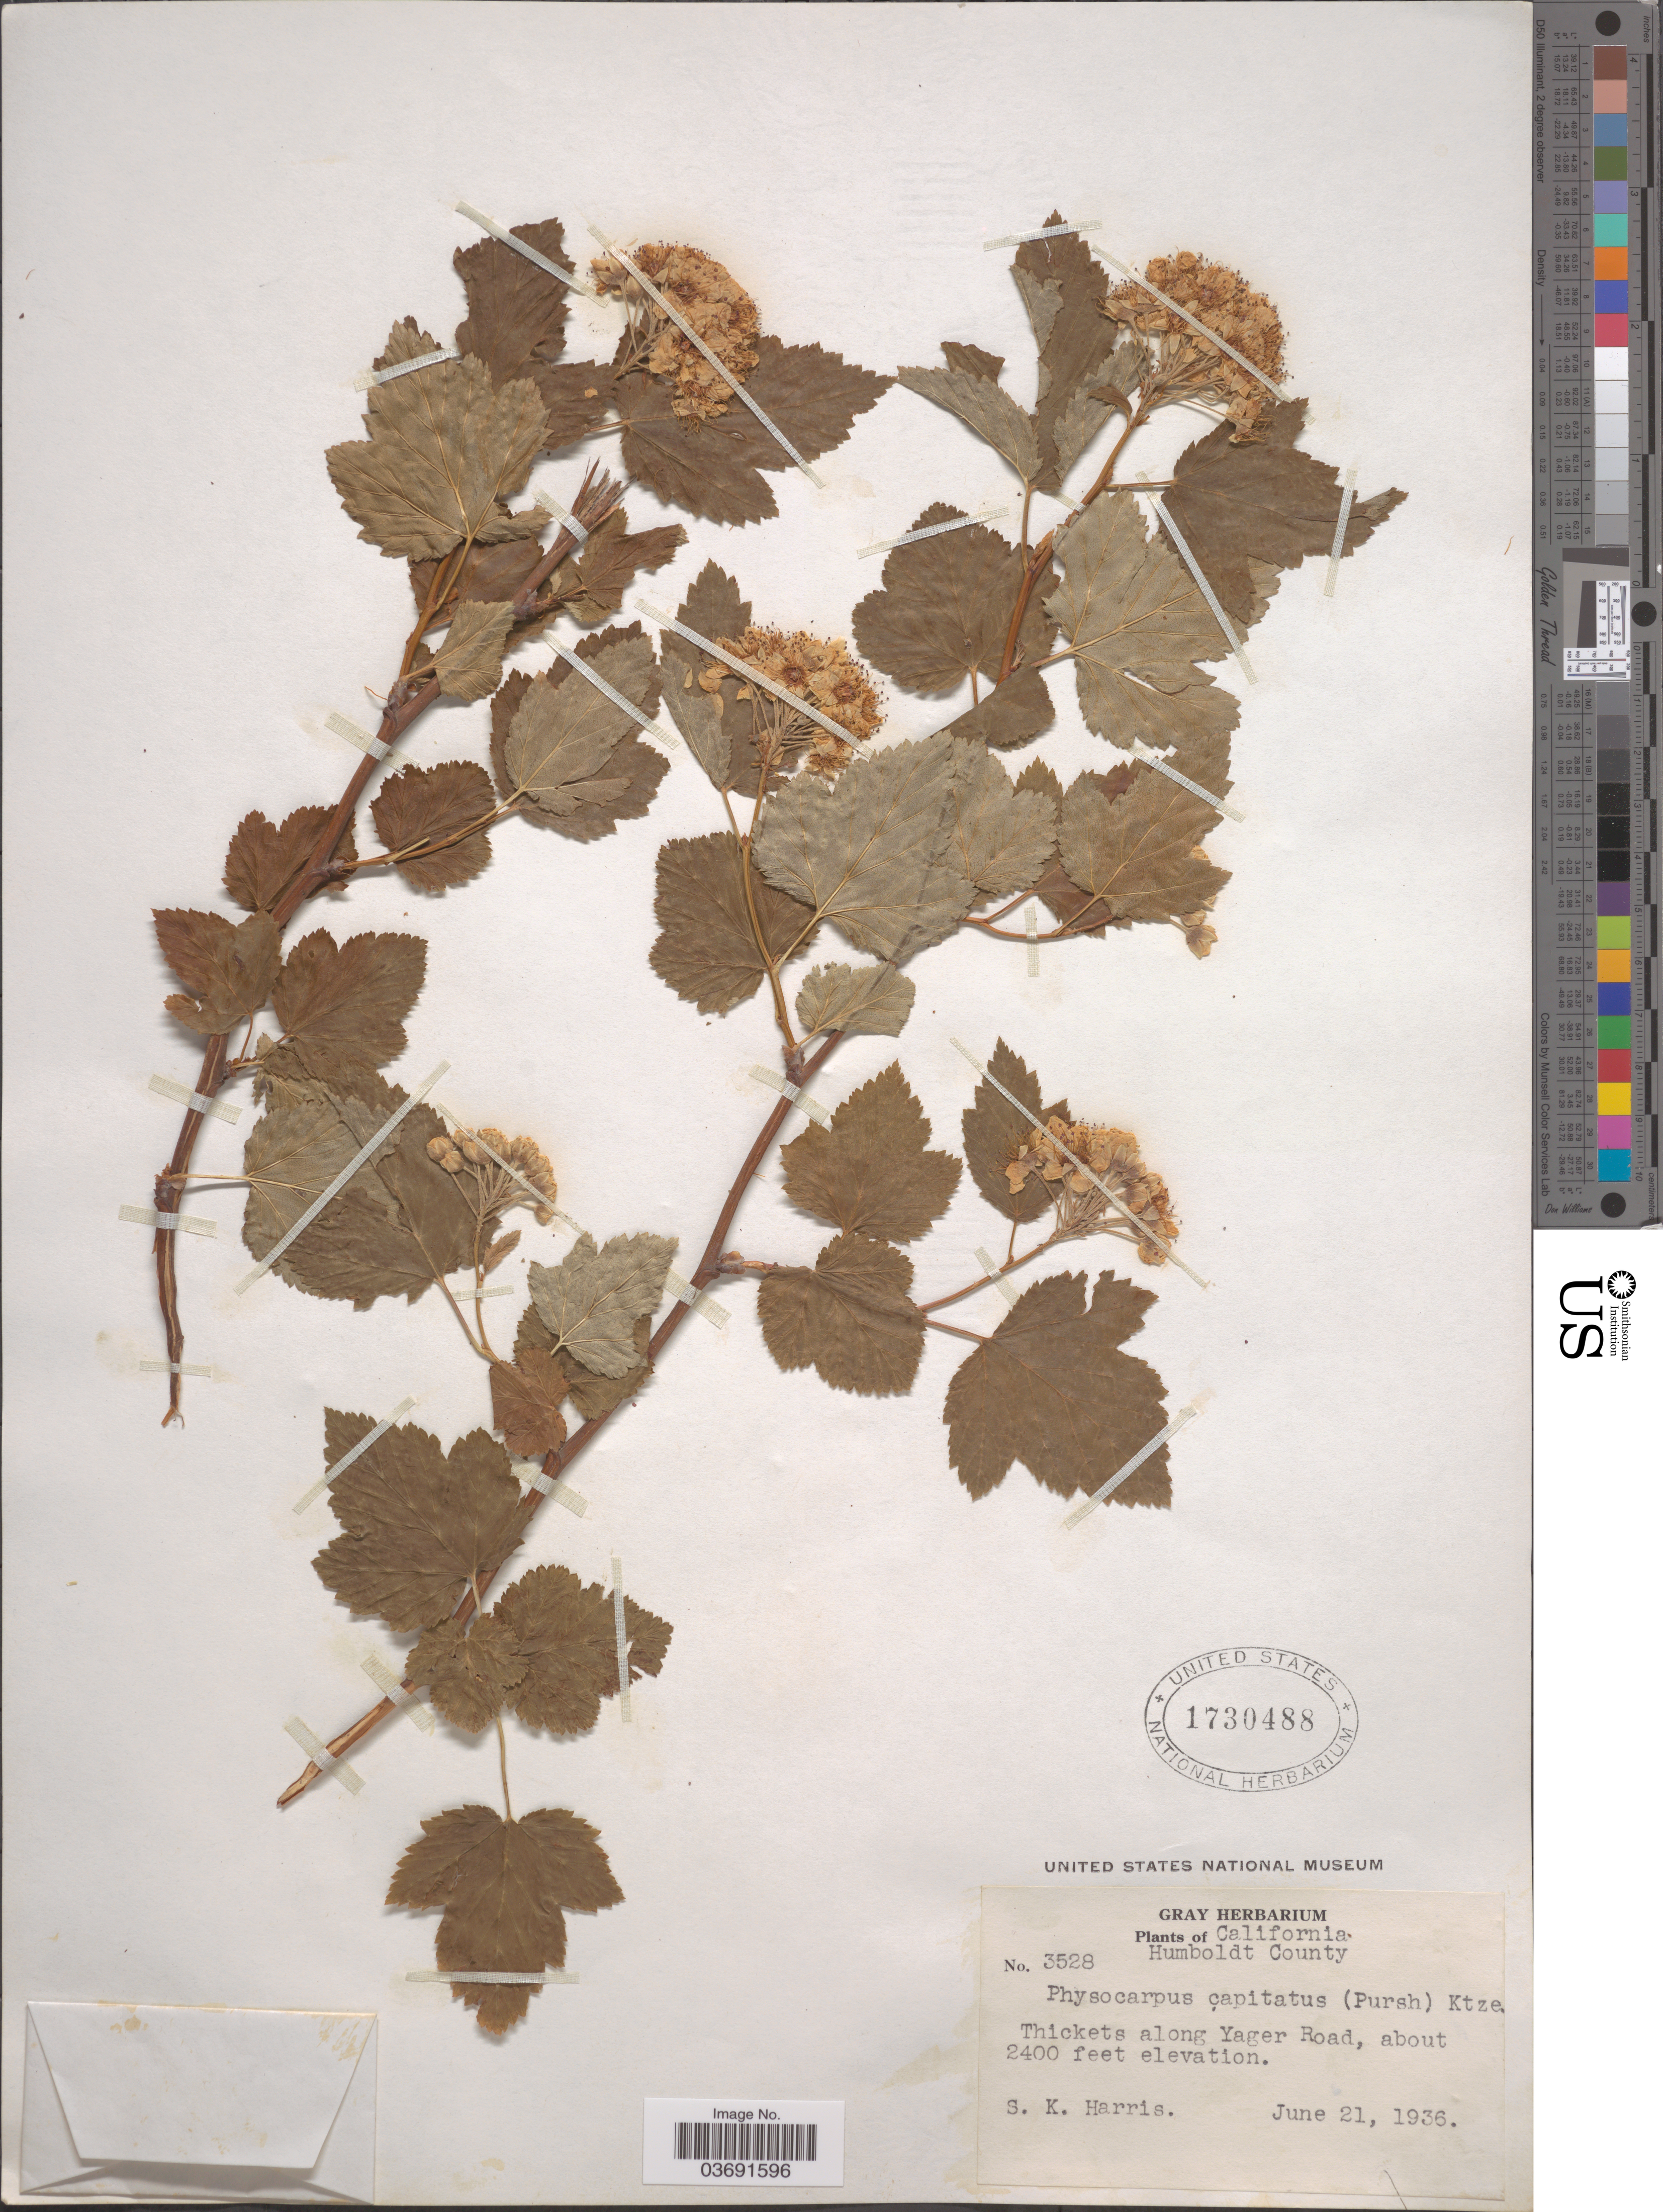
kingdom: Plantae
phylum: Tracheophyta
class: Magnoliopsida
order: Rosales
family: Rosaceae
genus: Physocarpus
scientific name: Physocarpus capitatus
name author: (Pursh) Kuntze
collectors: S. K. Harris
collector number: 3528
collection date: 1936-06-21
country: United States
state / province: California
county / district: Humboldt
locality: Humboldt County. Thickets along Yager Road.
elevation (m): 732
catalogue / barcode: US 1730488